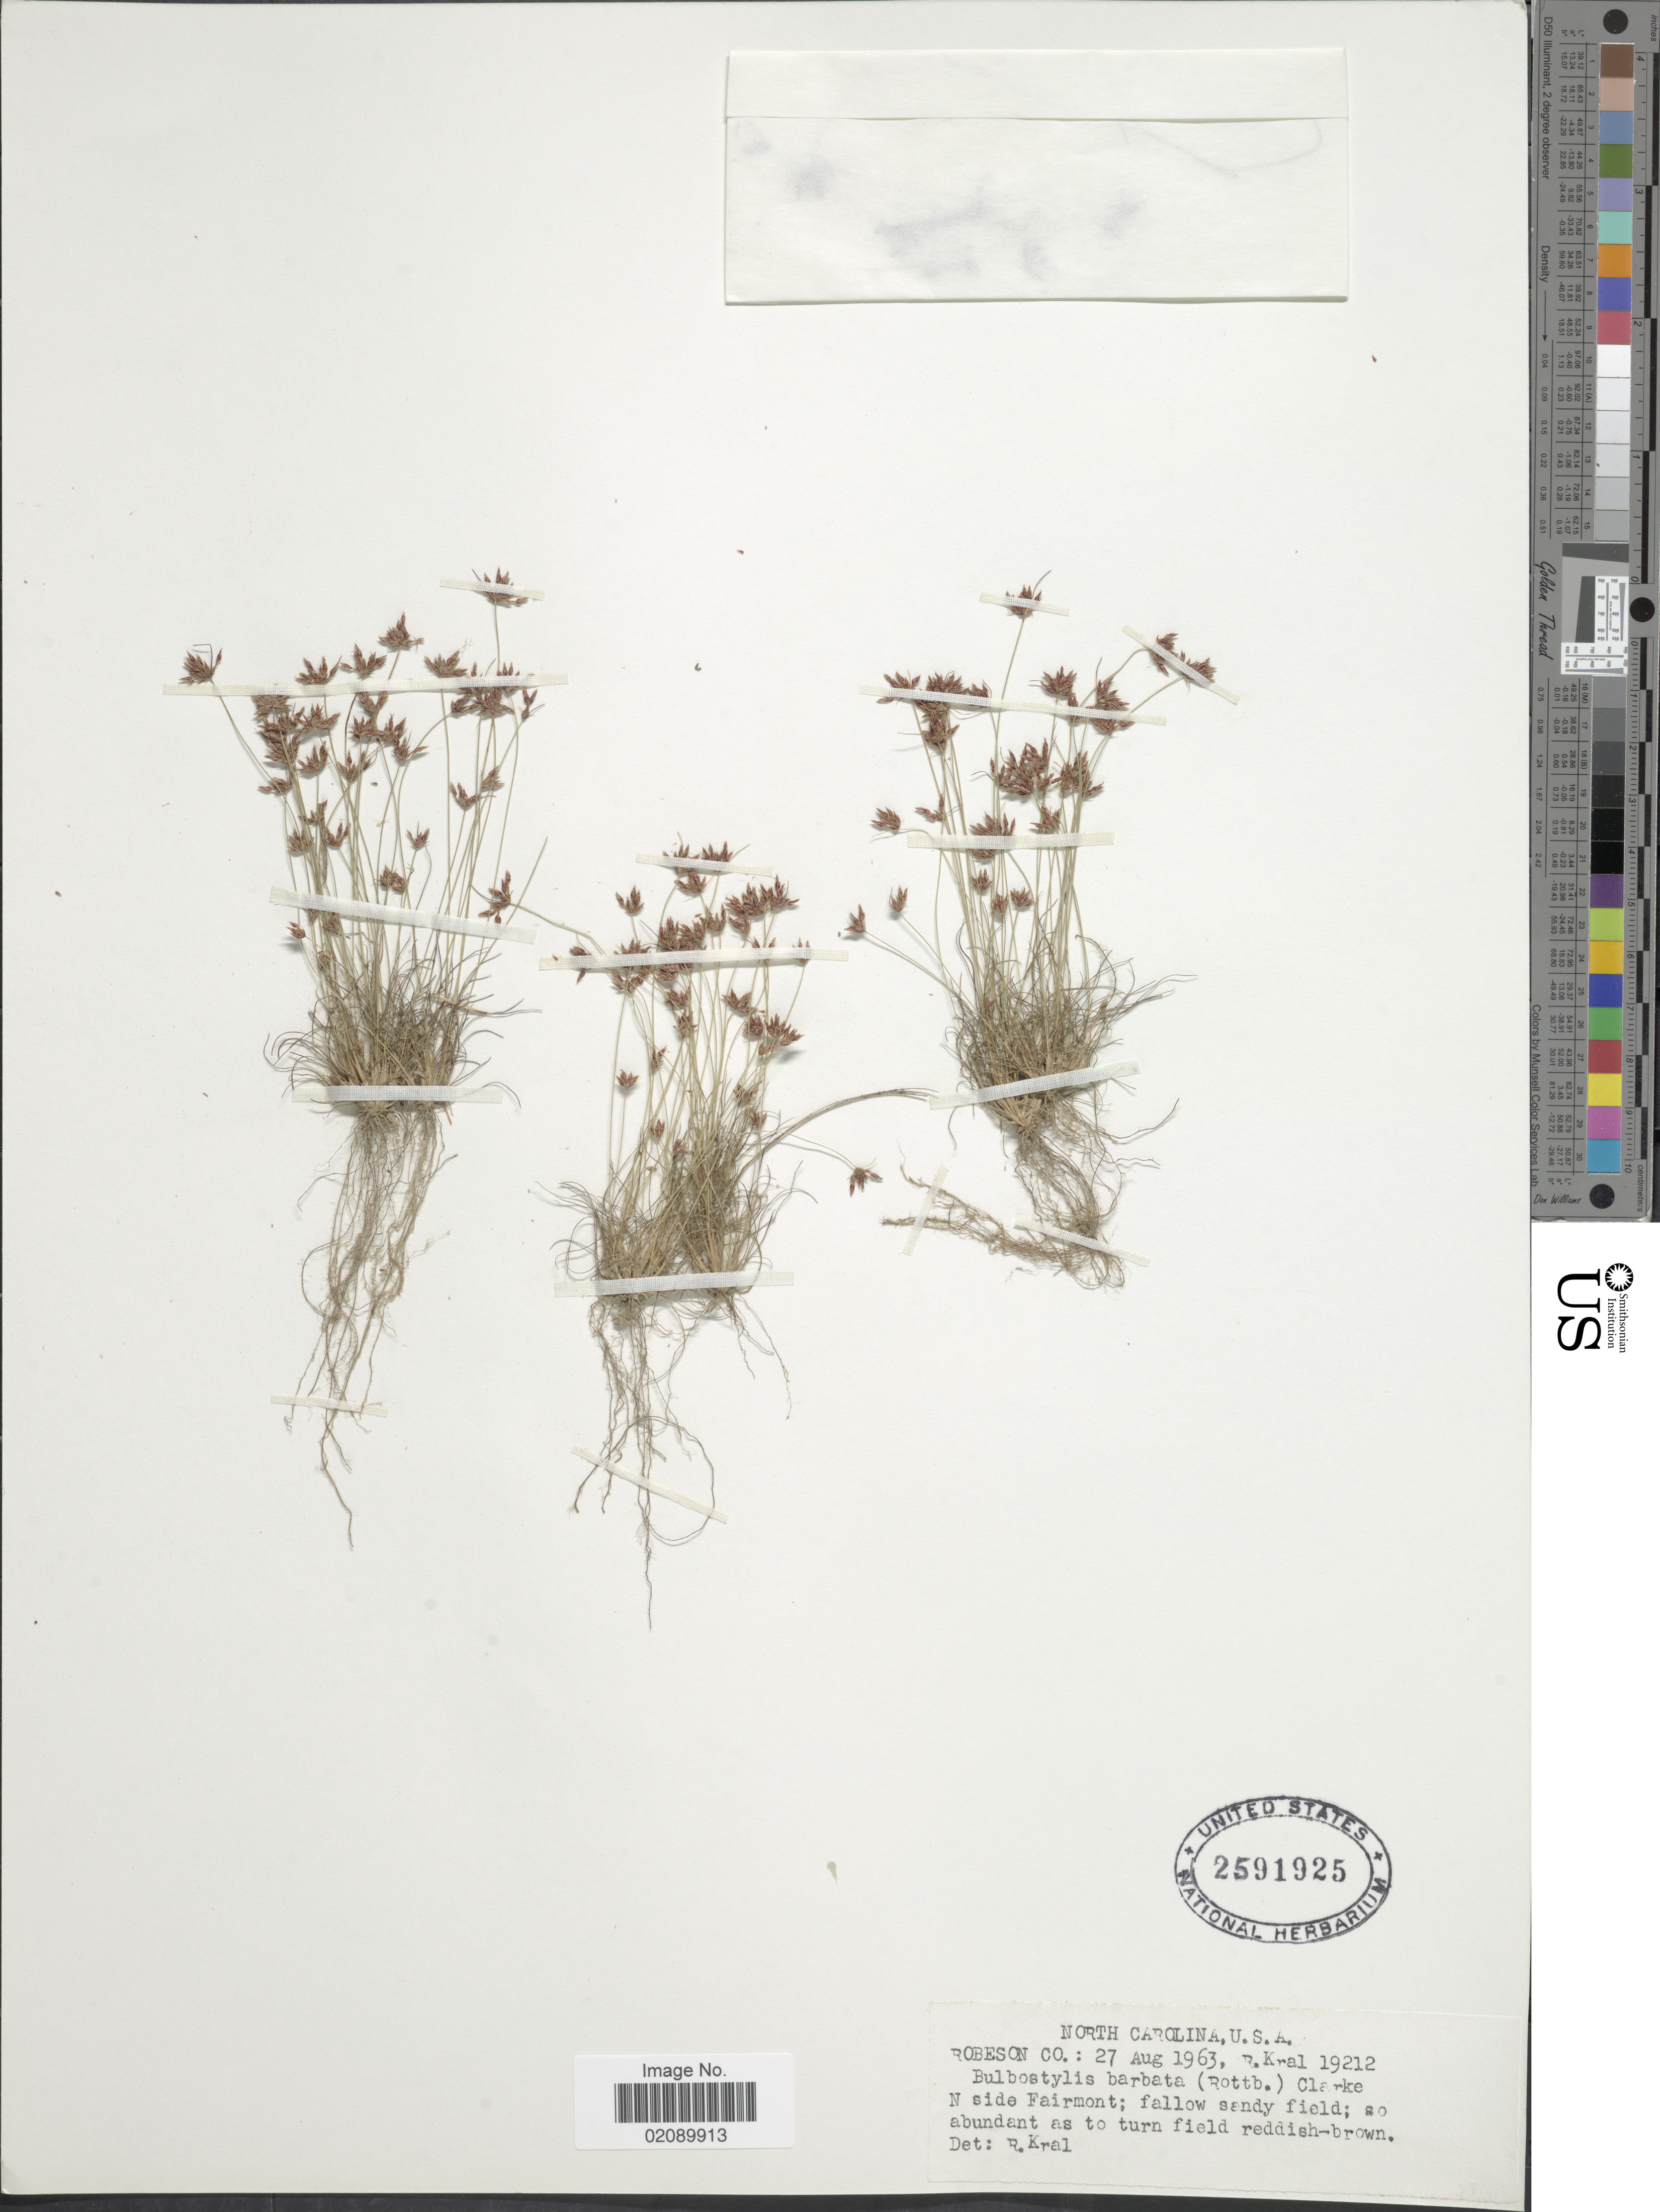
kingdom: Plantae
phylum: Tracheophyta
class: Liliopsida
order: Poales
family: Cyperaceae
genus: Bulbostylis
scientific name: Bulbostylis barbata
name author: (Rottb.) C.B. Clarke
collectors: R. Kral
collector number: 19212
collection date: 1963-08-27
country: United States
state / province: North Carolina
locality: Robeson Co. N side Fairmont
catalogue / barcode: US 2591925